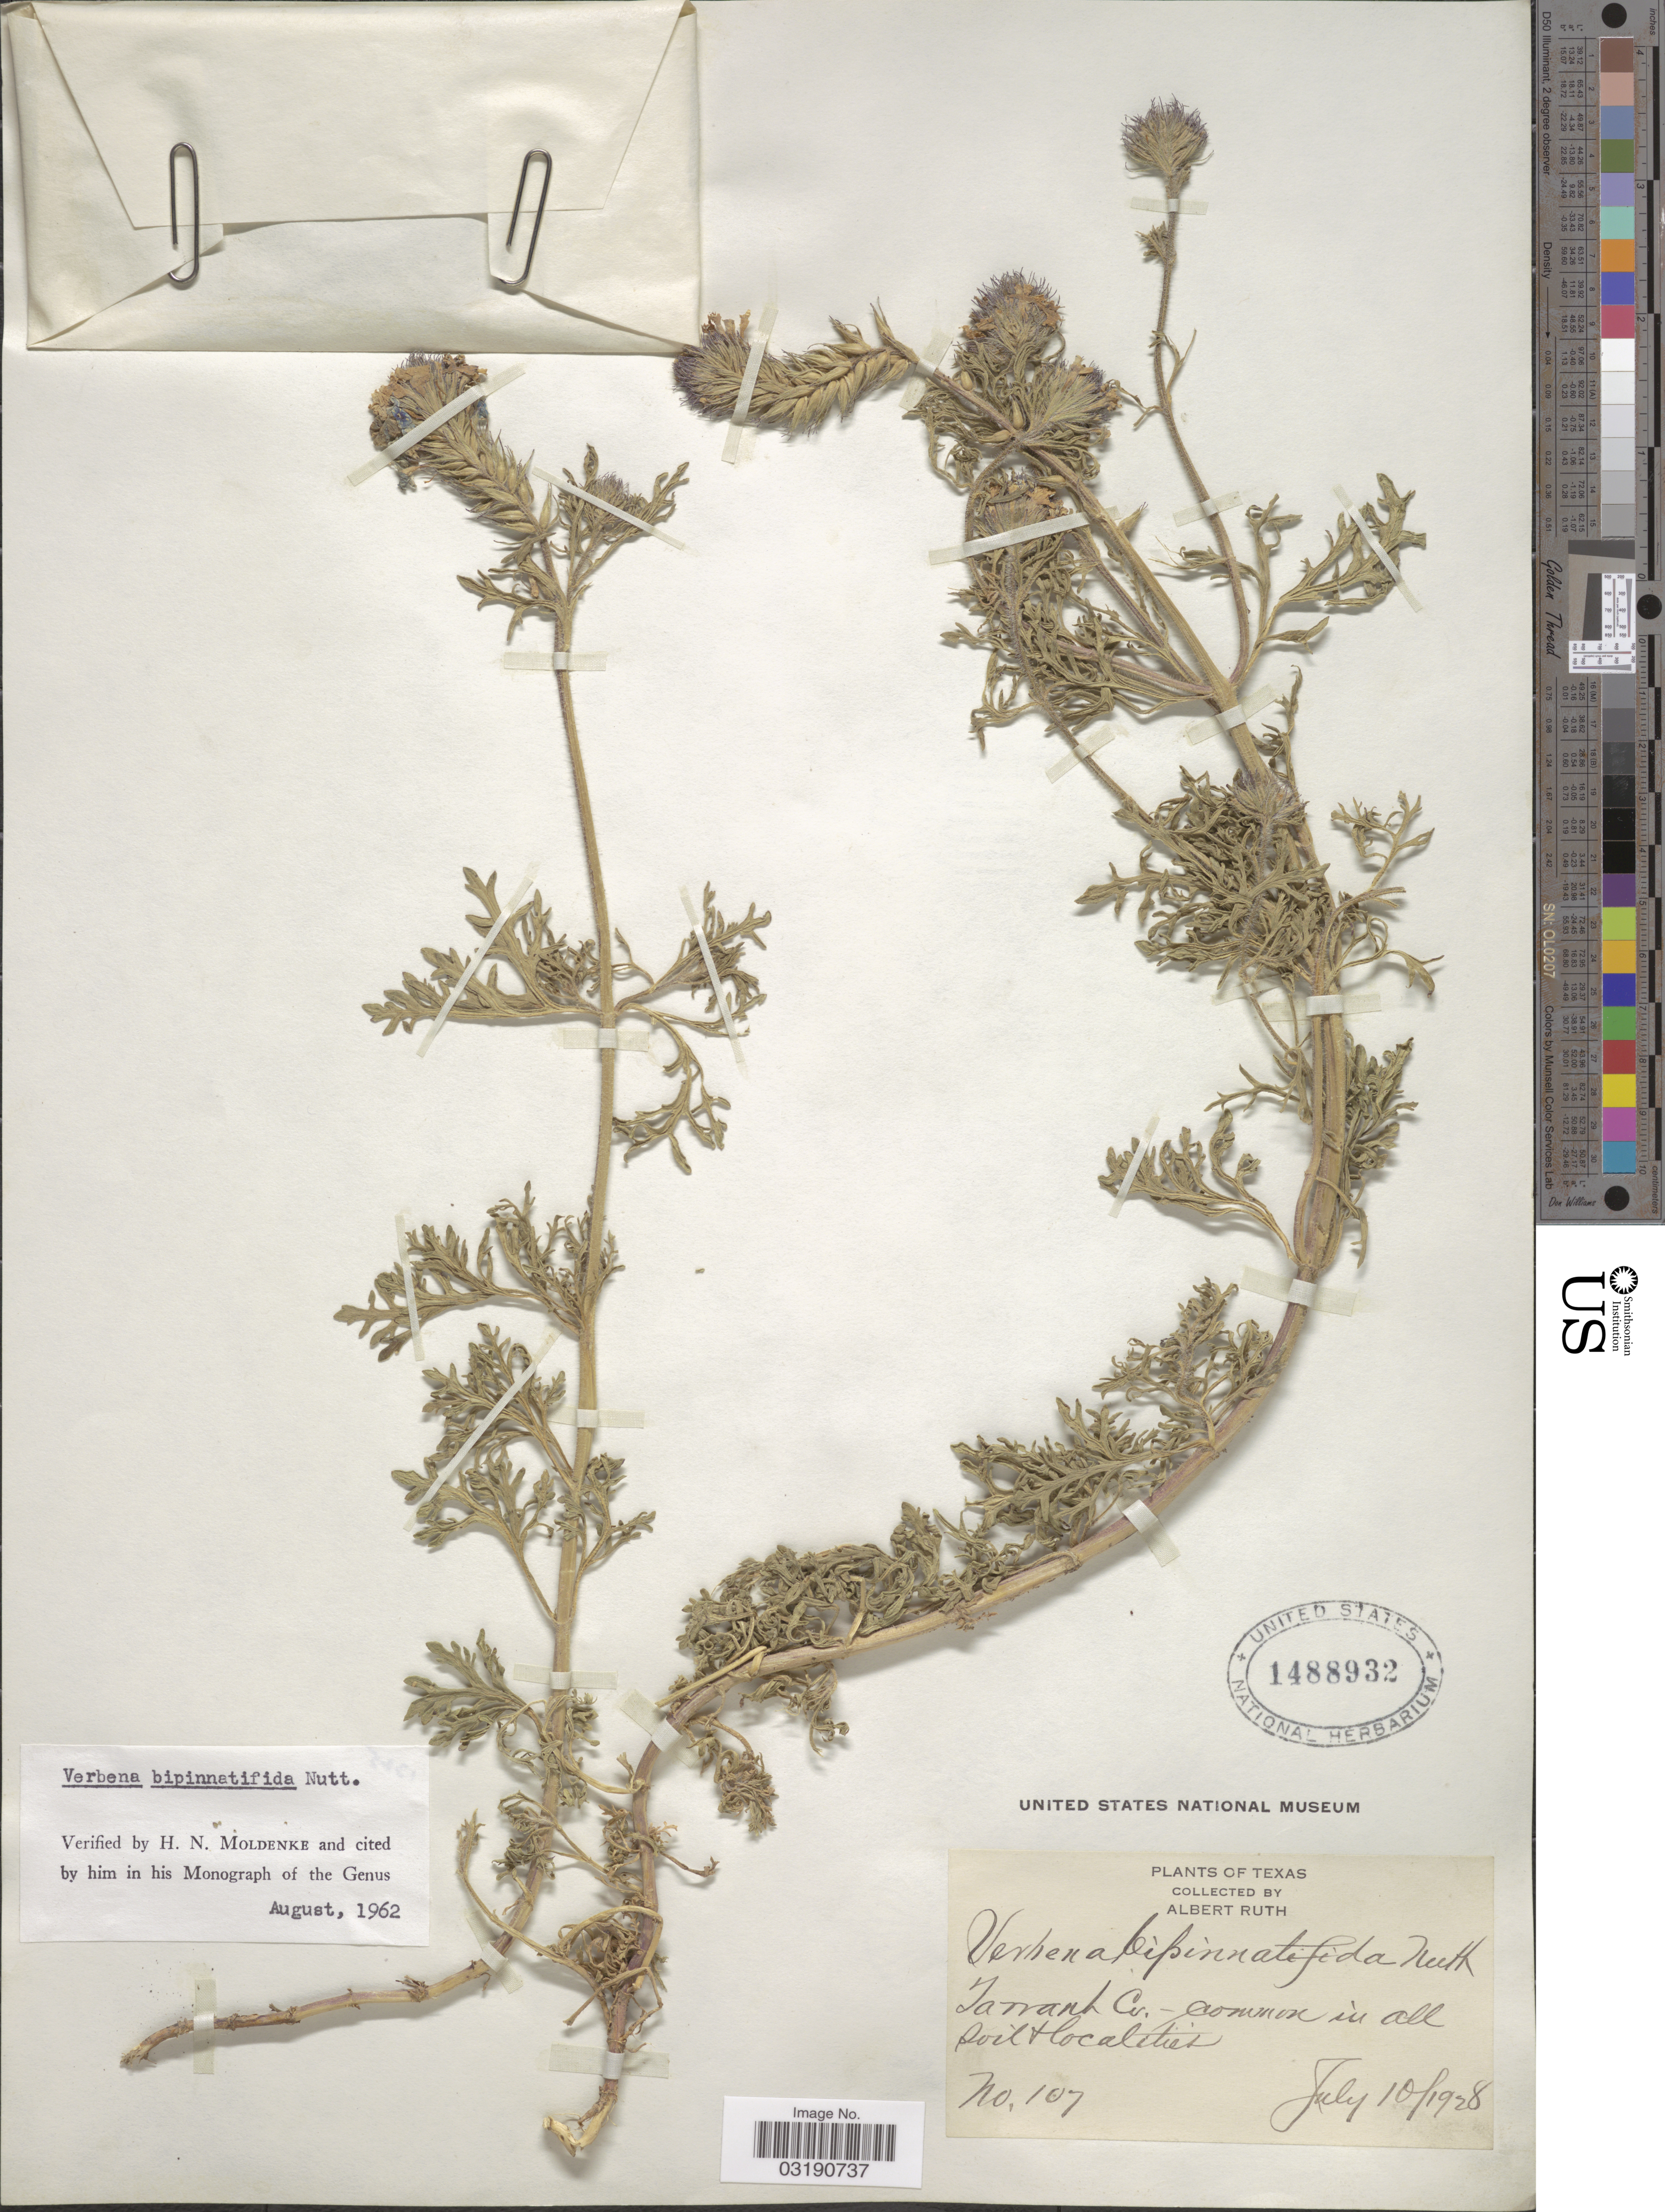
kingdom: Plantae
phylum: Tracheophyta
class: Magnoliopsida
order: Lamiales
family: Verbenaceae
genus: Verbena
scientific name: Verbena bipinnatifida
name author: (Schauer) Nutt.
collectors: A. Ruth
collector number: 107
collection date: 1928-07-10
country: United States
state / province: Texas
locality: Tarrant Co.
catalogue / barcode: US 1488932